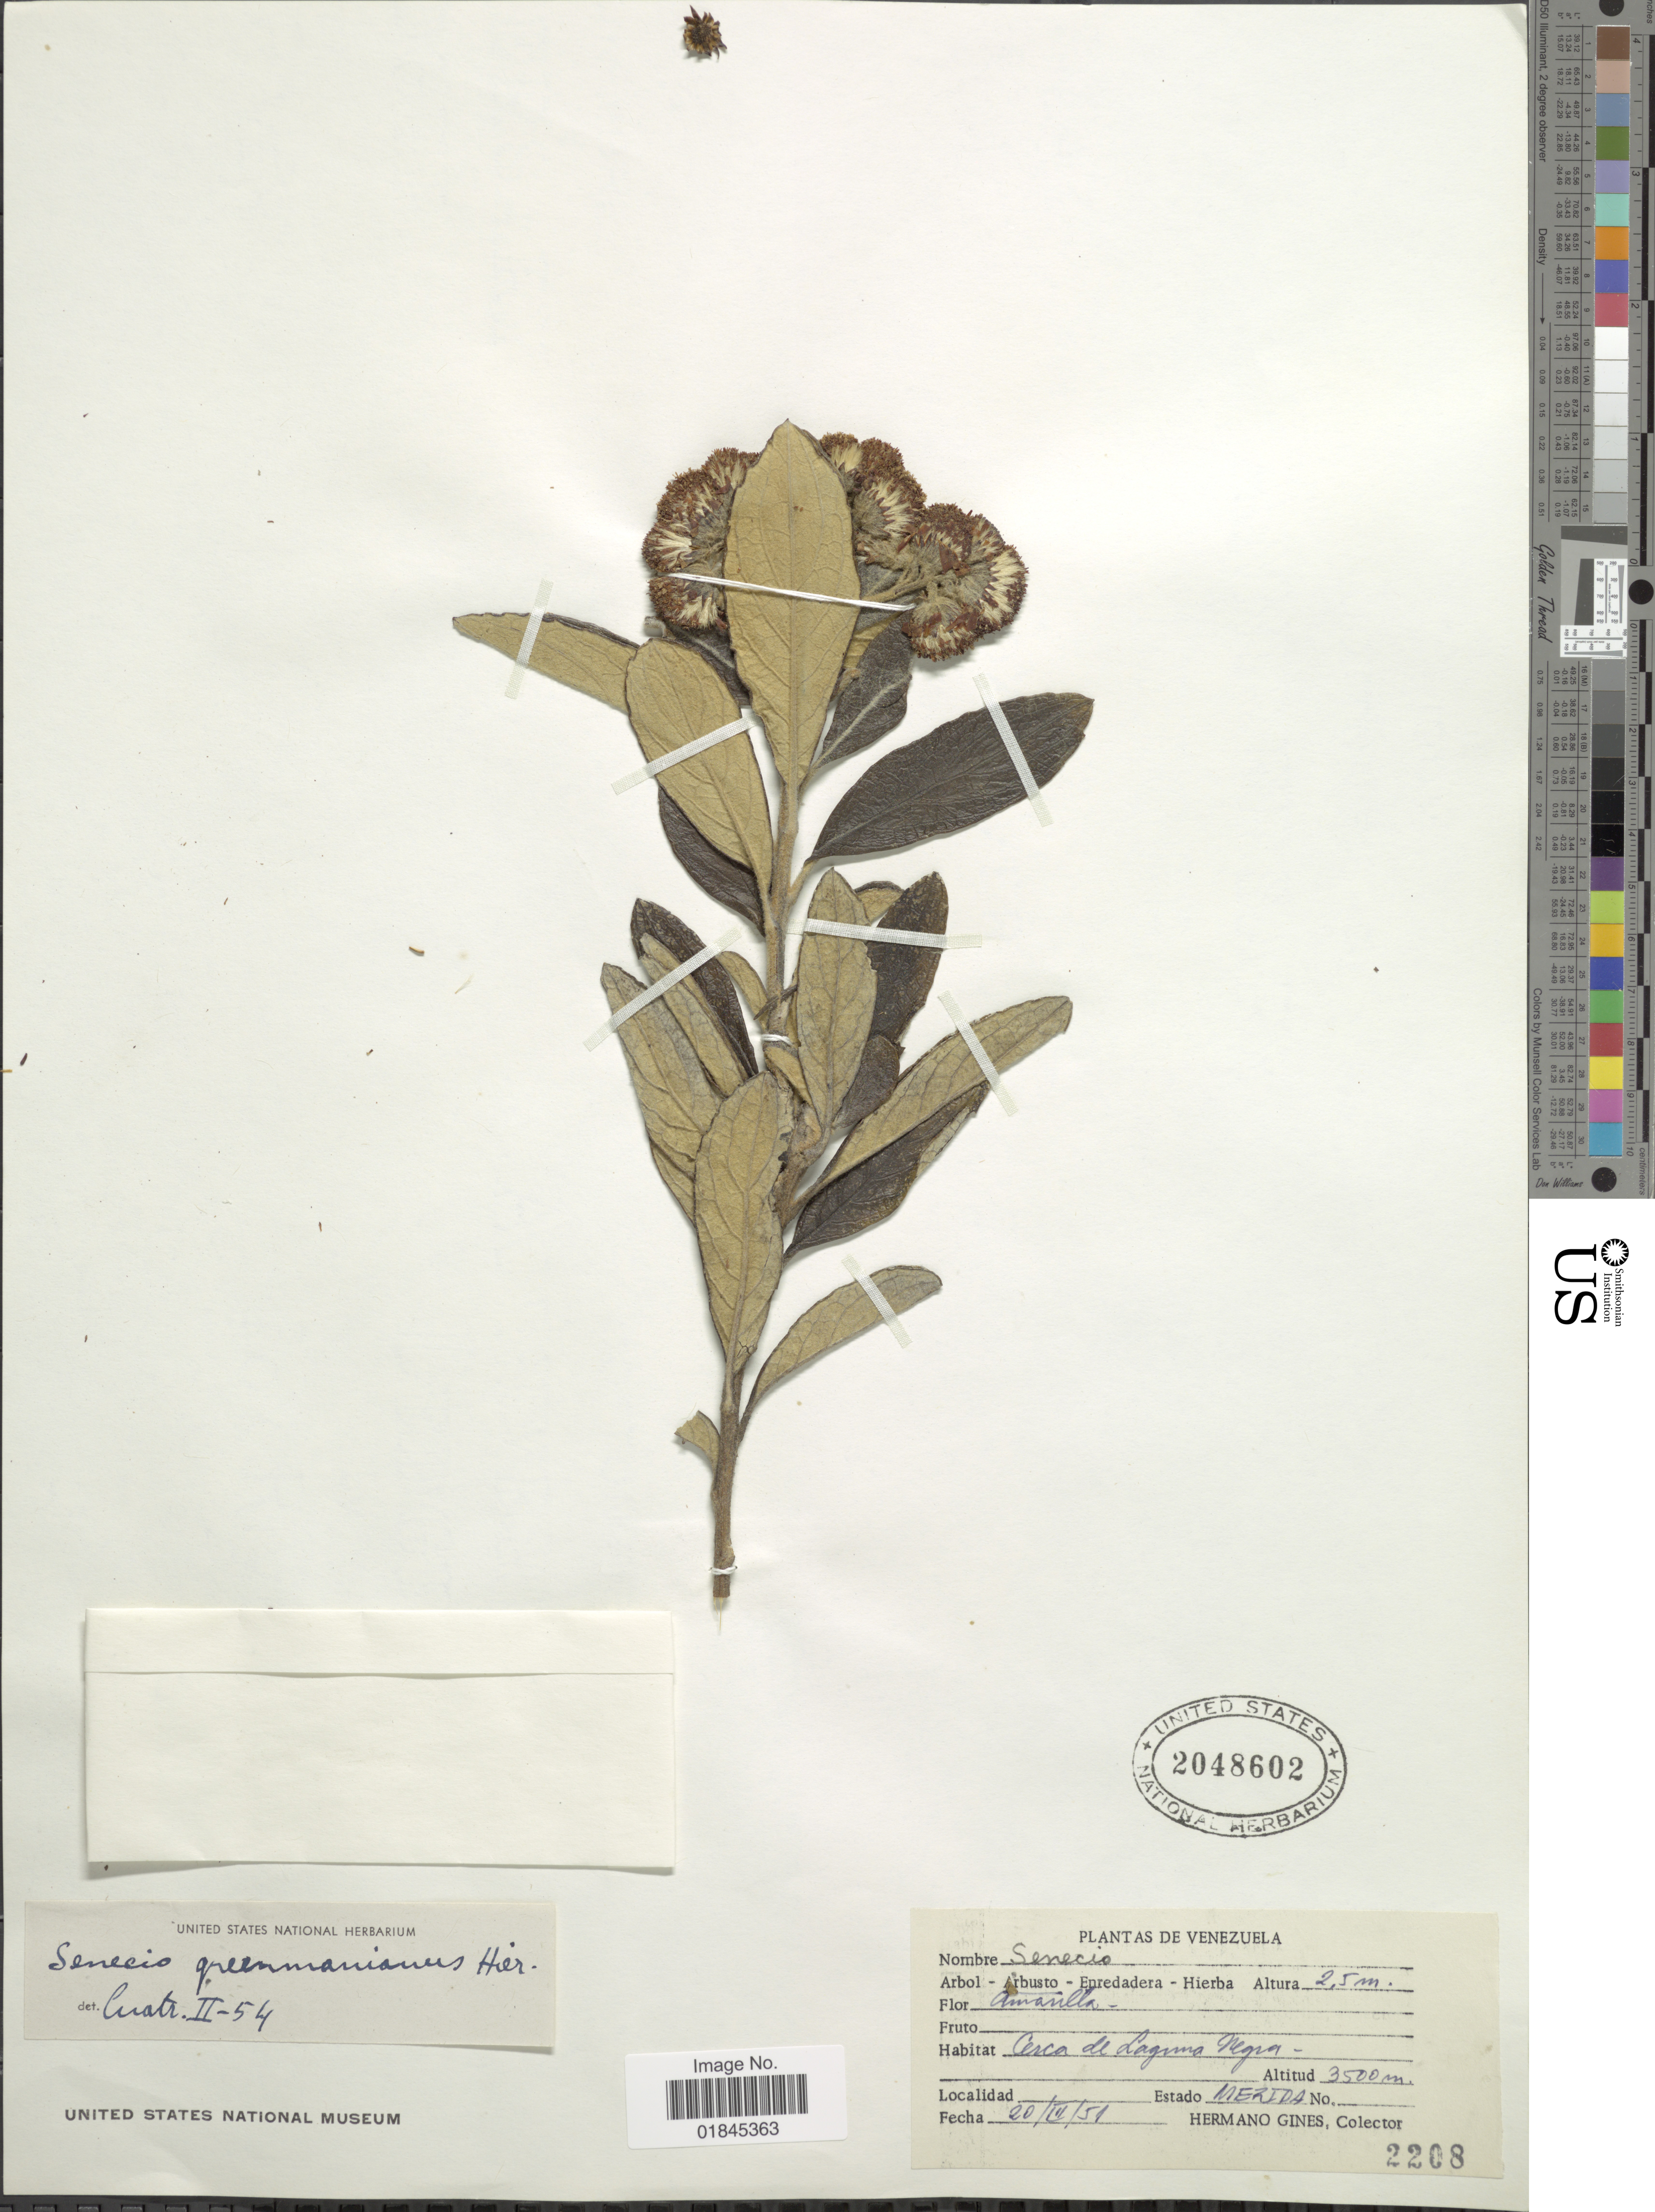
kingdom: Plantae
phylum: Tracheophyta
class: Magnoliopsida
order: Asterales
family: Asteraceae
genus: Pentacalia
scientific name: Pentacalia greenmaniana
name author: (Hieron.) Cuatrec.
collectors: Bro. Gines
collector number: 2208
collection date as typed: Transcribed d/m/y: 20/3/51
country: Venezuela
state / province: Mérida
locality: Cerca de Laguna Negra. Estado Merida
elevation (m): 3500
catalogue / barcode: US 2048602